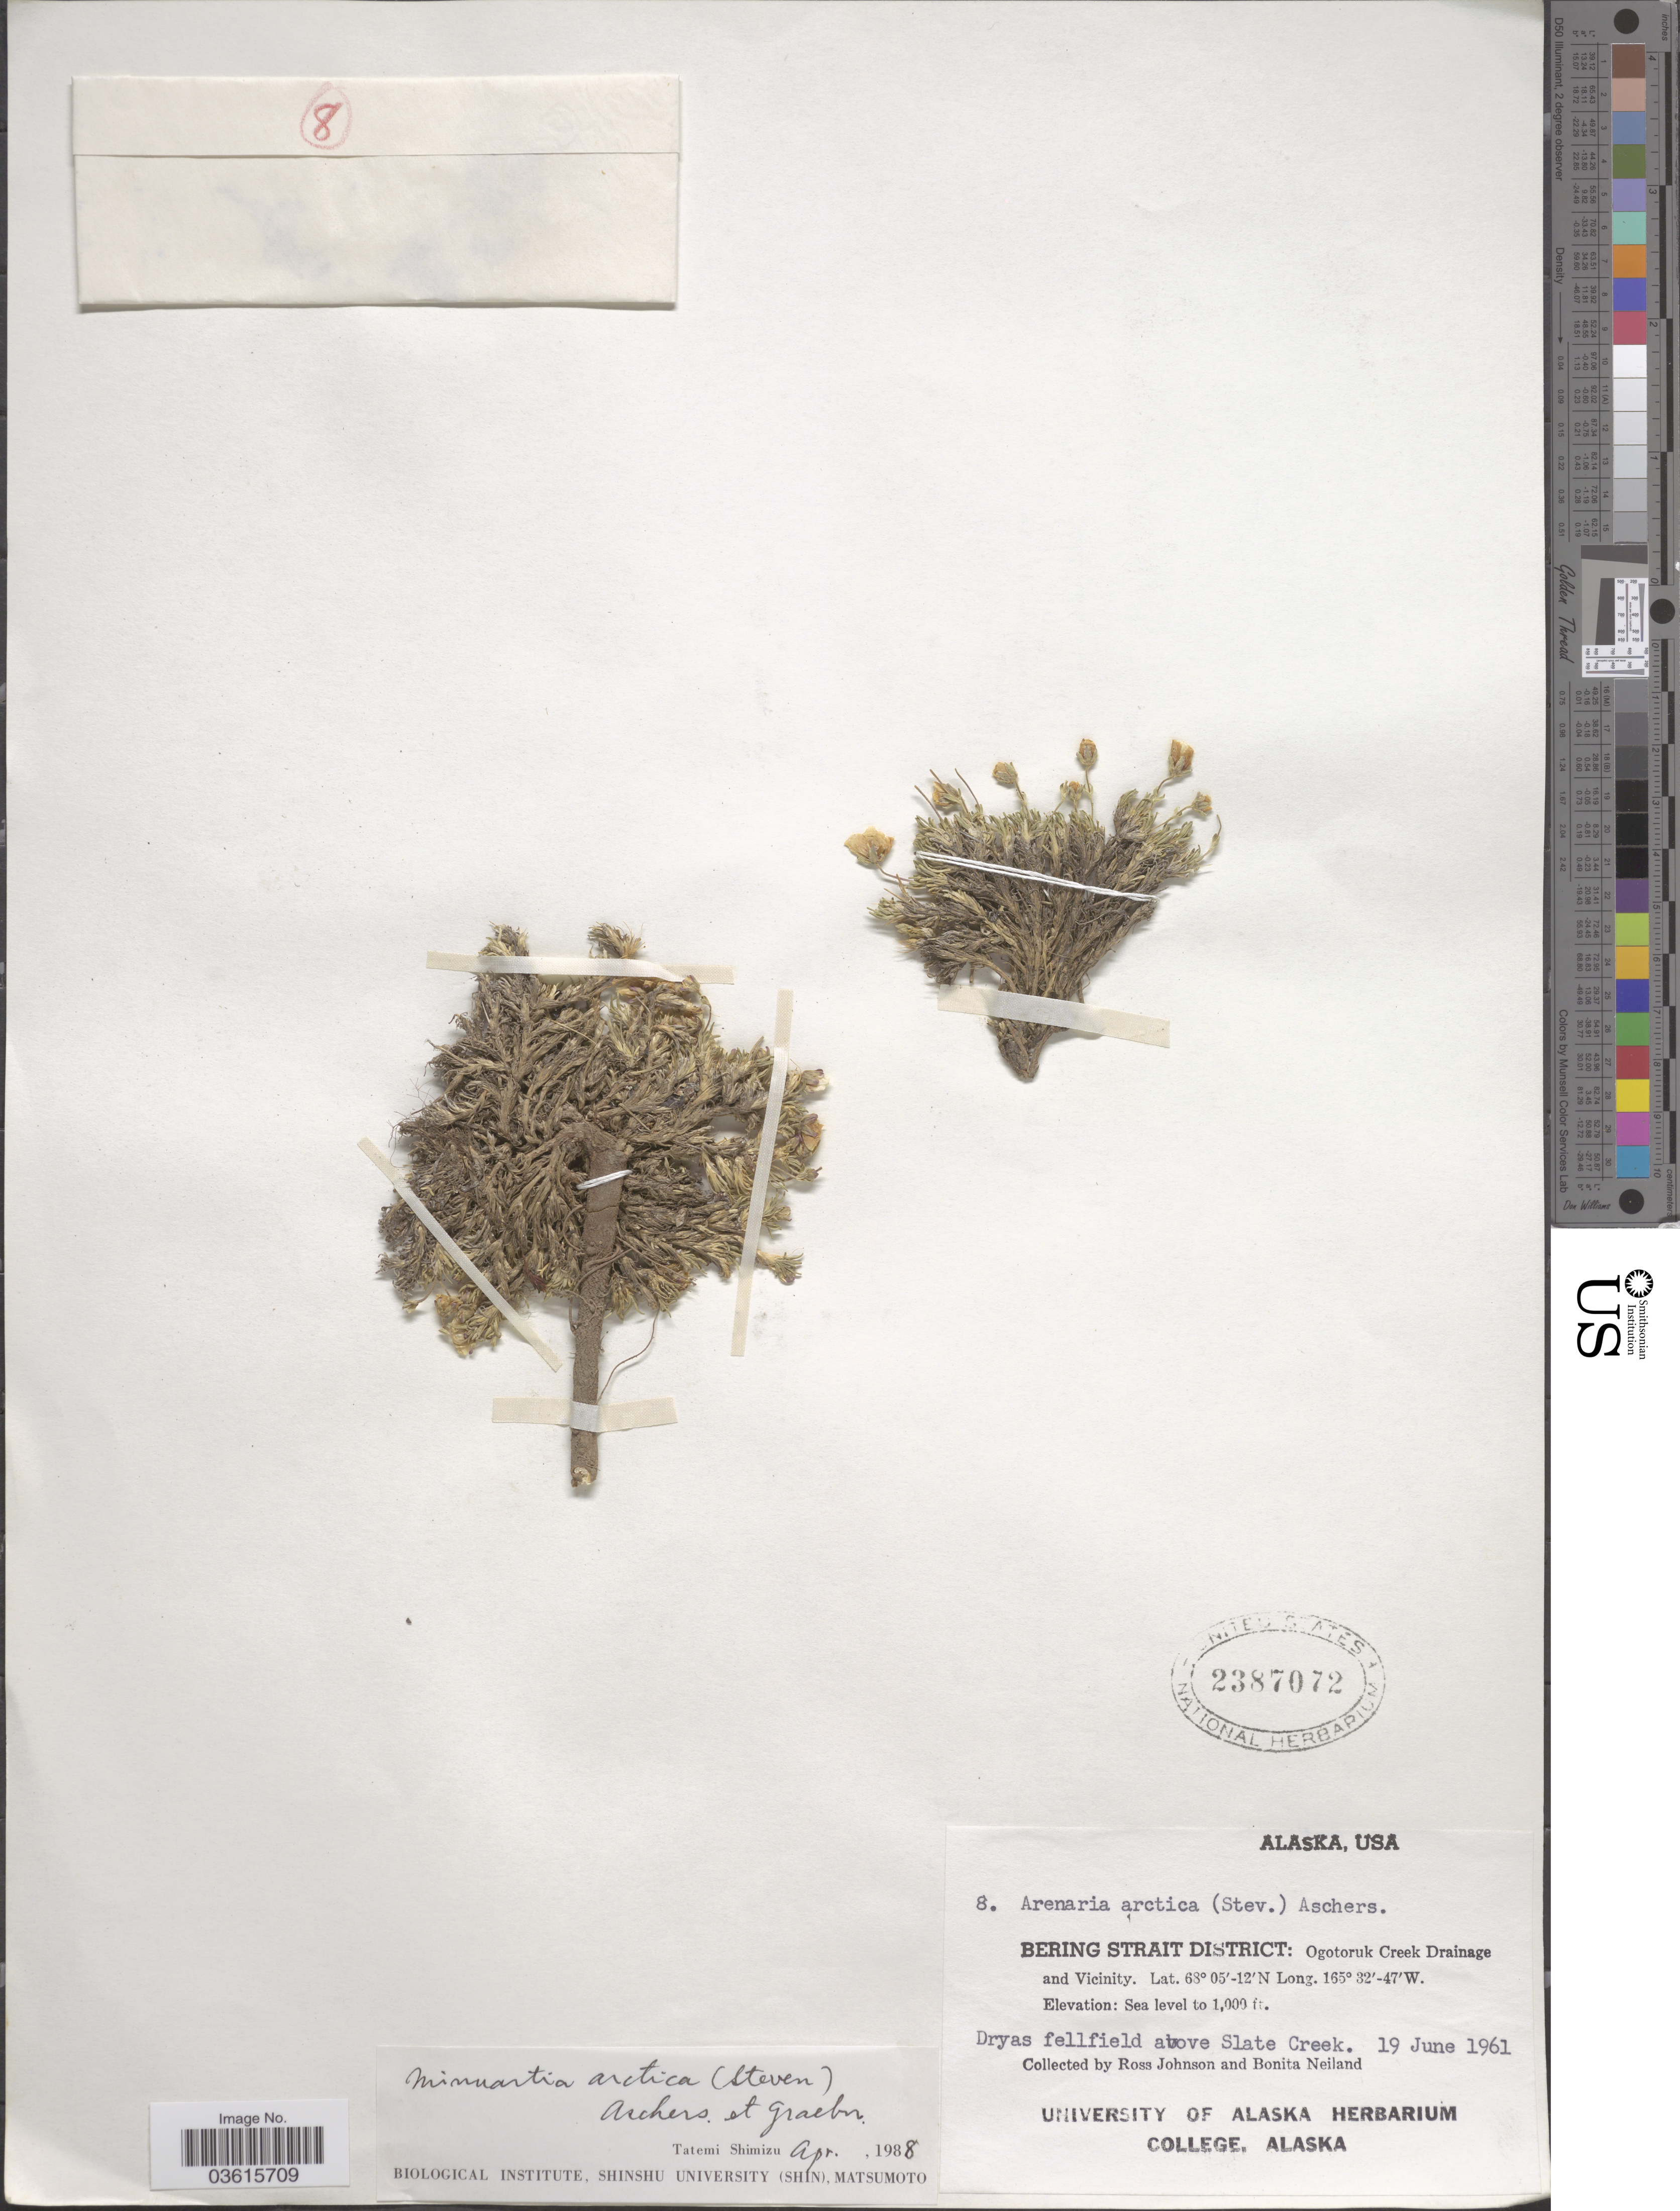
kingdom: Plantae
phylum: Tracheophyta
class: Magnoliopsida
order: Caryophyllales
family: Caryophyllaceae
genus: Cherleria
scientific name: Cherleria arctica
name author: (Steven ex Ser.) A.J. Moore & Dillenb.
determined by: Strong, Mark T., (BOT), Smithsonian Institution - National Museum of Natural History (UNITED STATES)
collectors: R. Johnson & B. Neiland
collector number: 8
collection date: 1961-06-19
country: United States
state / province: Alaska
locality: USA. Bering Strait District: Ogotoruk Creek Drainage and Vicinity. Dryas fellfield above Slate Creek.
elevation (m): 0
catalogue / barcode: US 2387072